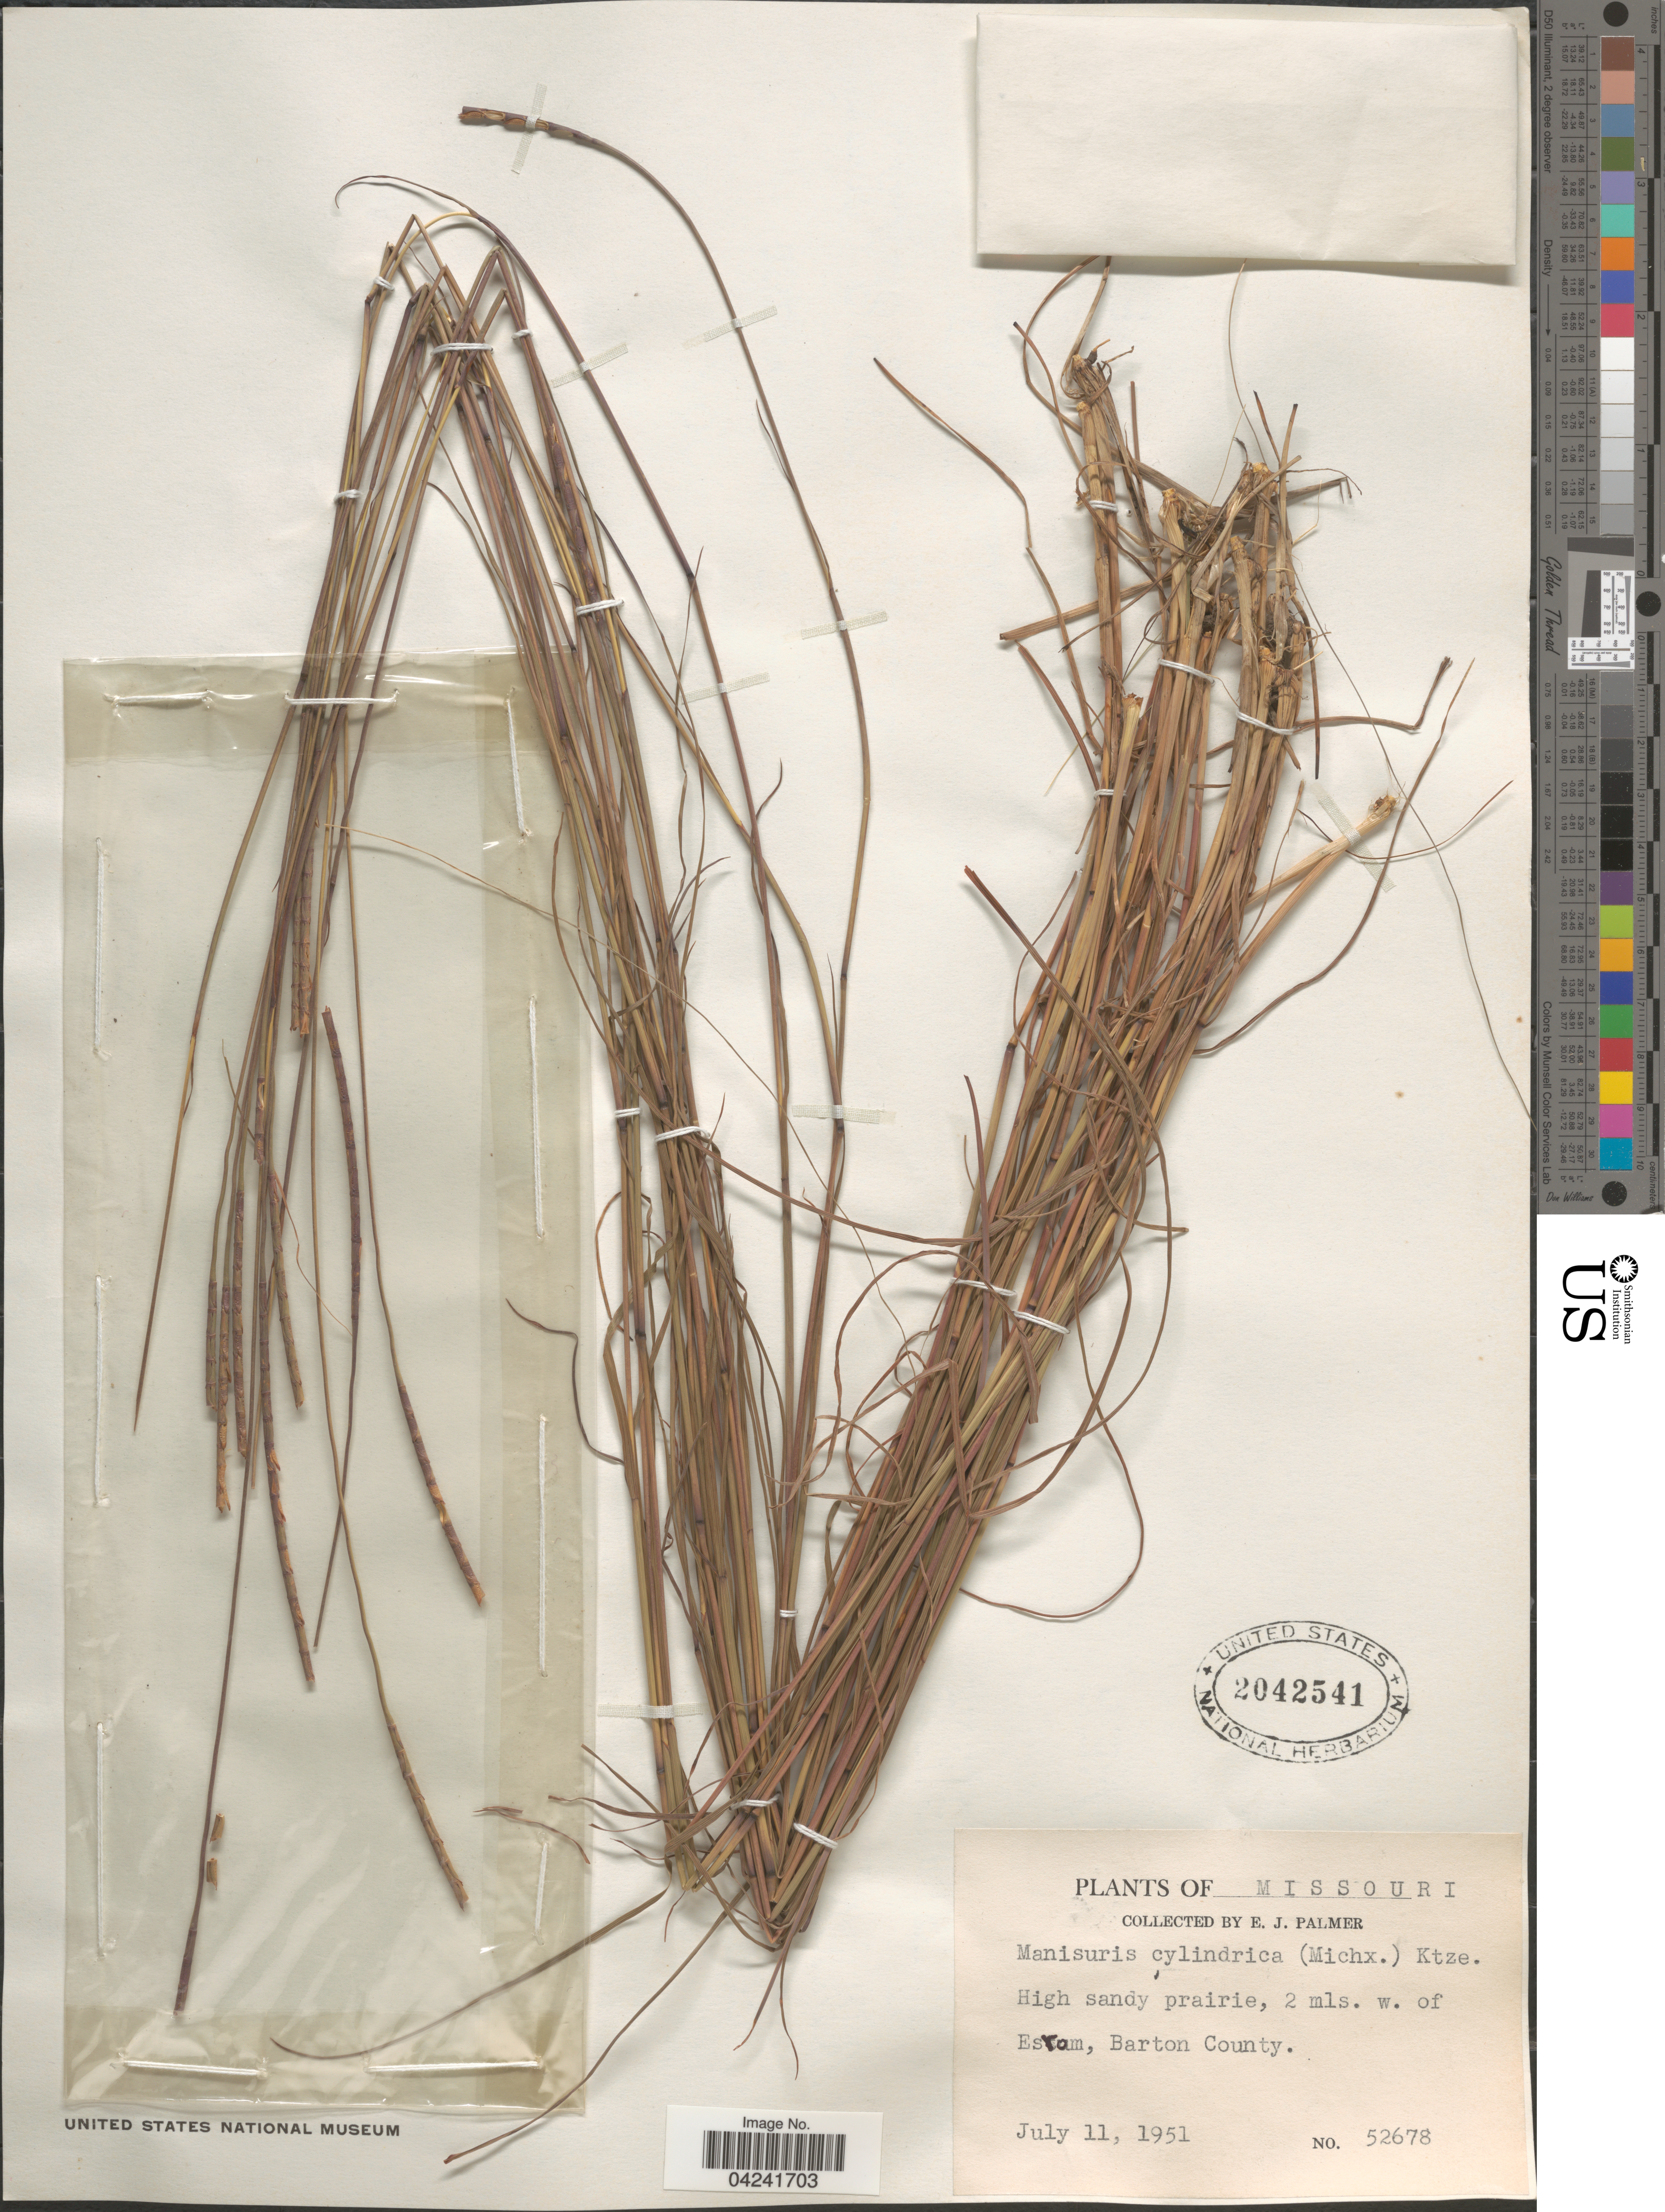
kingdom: Plantae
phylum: Tracheophyta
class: Liliopsida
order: Poales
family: Poaceae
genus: Mnesithea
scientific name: Mnesithea cylindrica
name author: (Michx.) de Koning & Sosef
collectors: E. J. Palmer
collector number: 52678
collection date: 1951-07-11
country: United States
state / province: Missouri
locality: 2 mls. w. of Esrom, Barton County.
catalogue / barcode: US 2042541